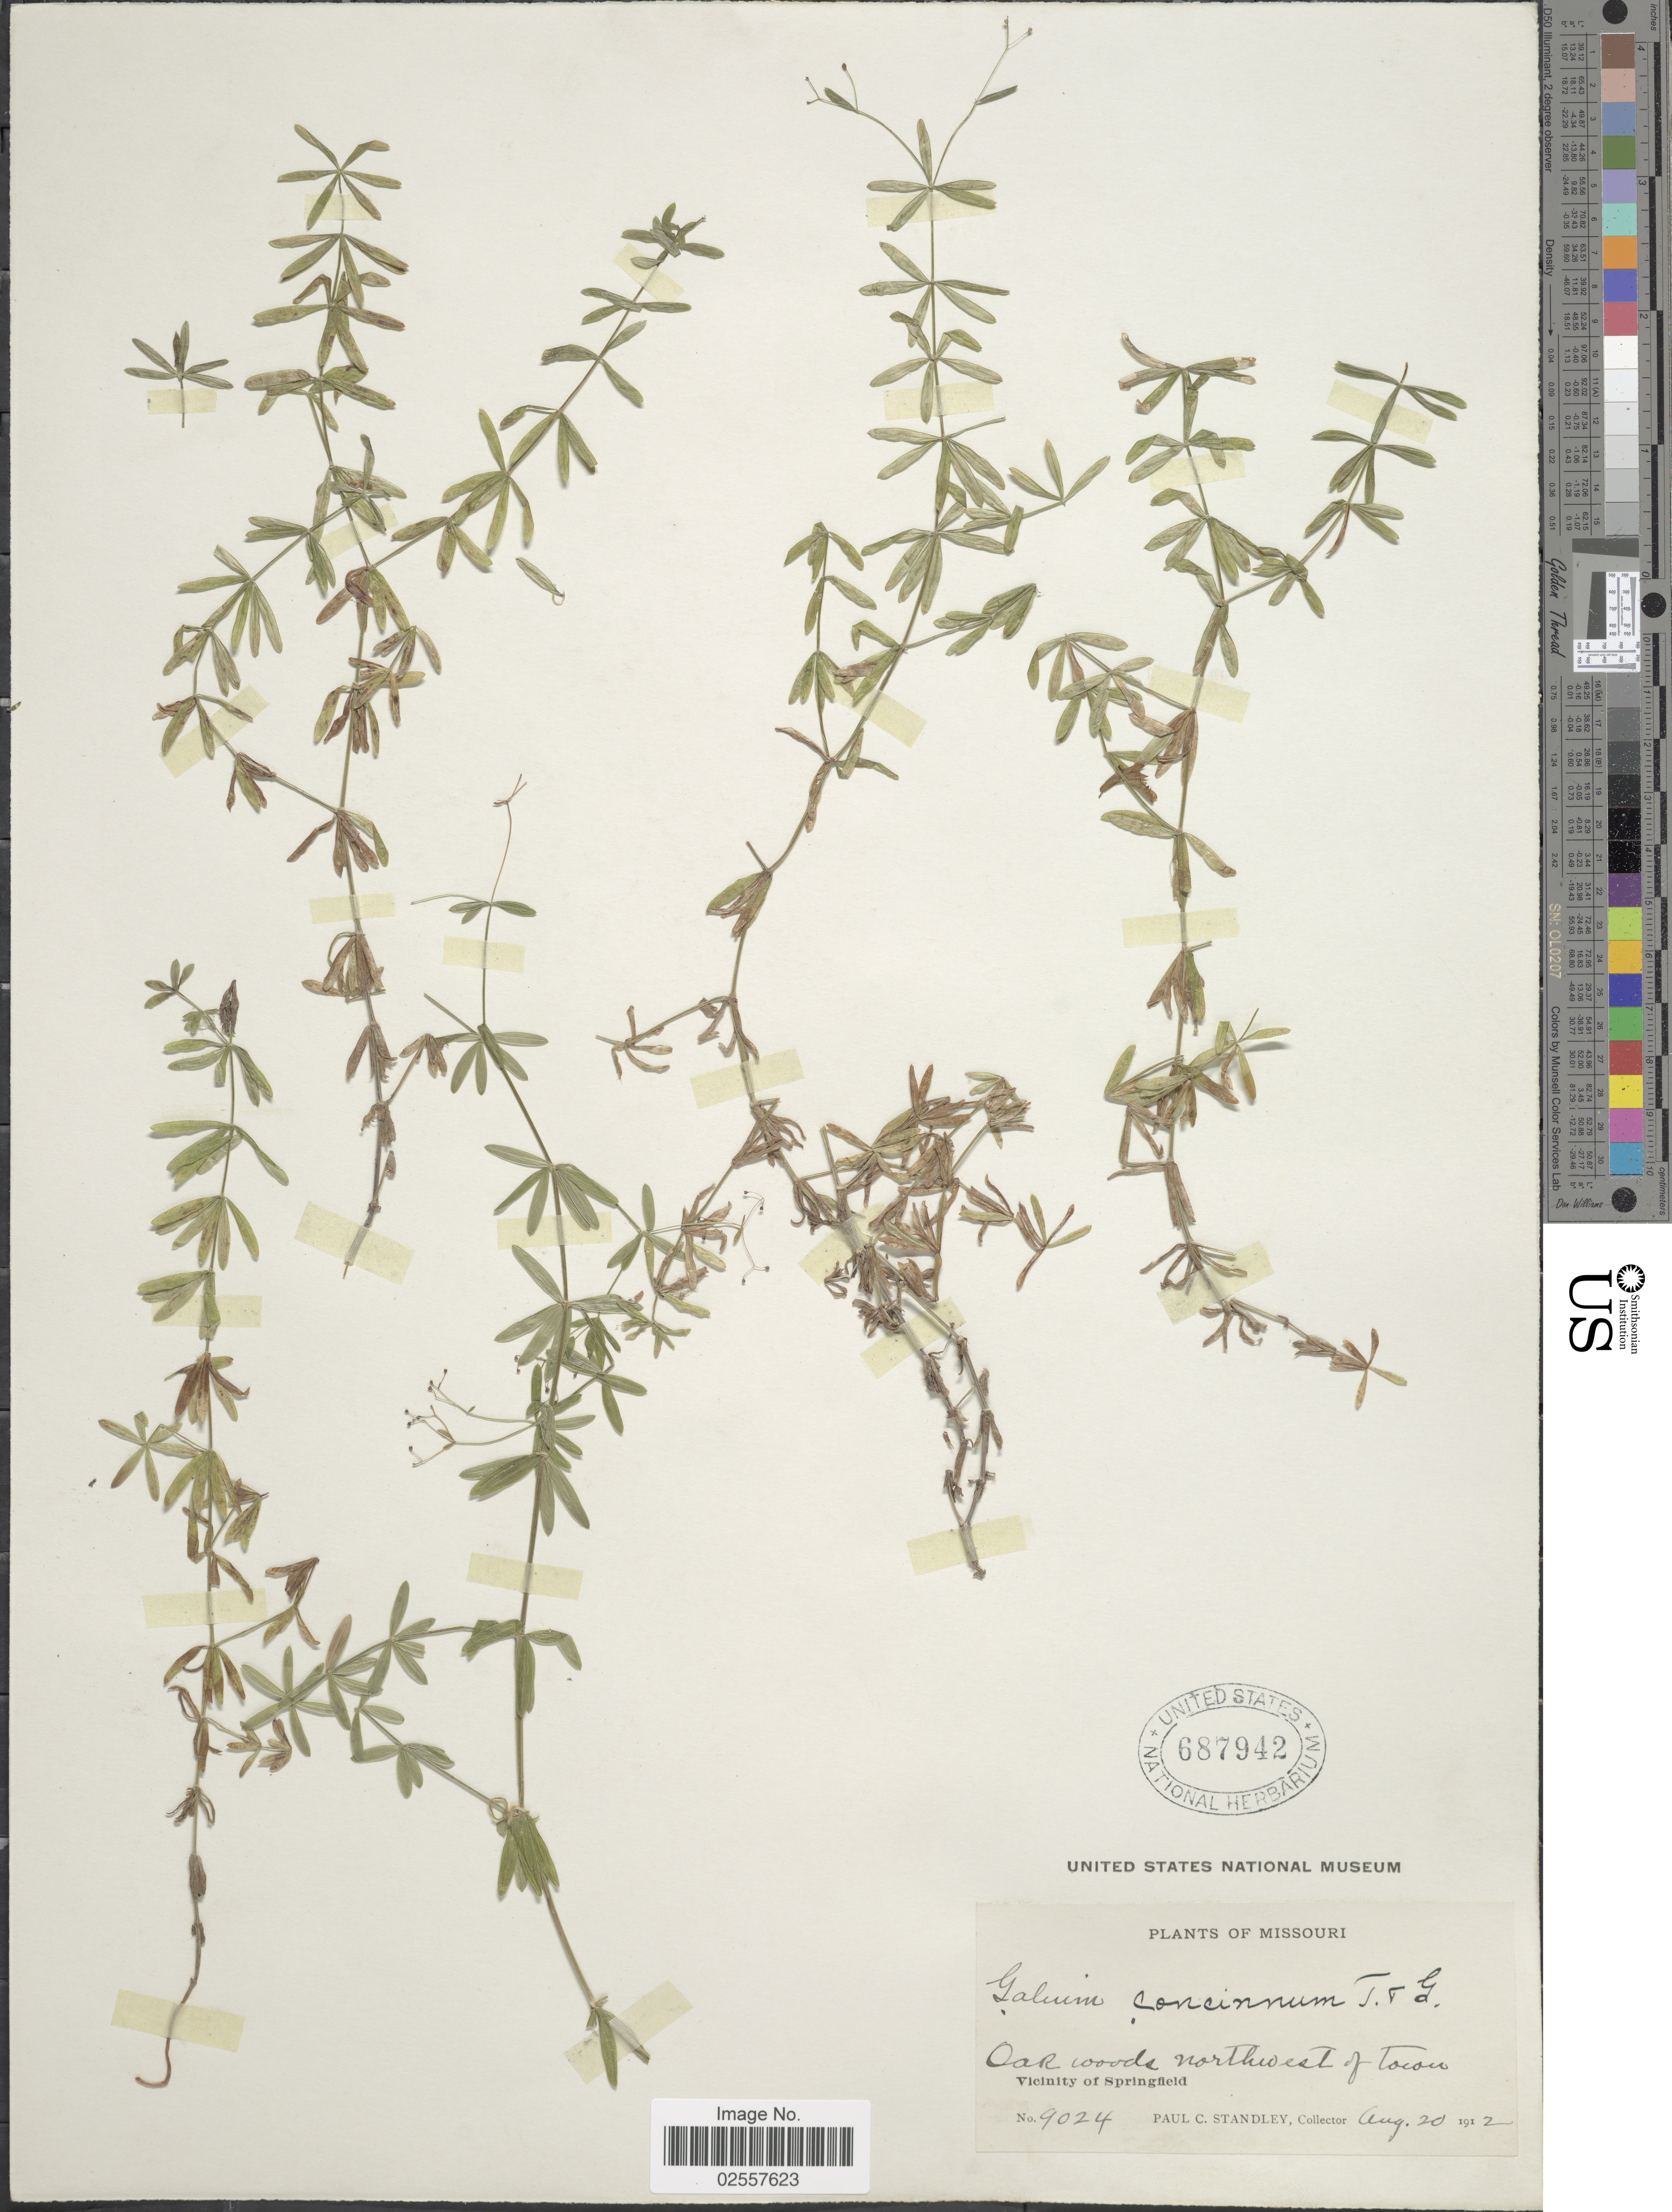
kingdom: Plantae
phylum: Tracheophyta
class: Magnoliopsida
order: Gentianales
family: Rubiaceae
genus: Galium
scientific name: Galium concinnum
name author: Torr. & A. Gray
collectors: P. C. Standley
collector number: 9024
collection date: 1912-08-20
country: United States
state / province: Missouri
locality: Oak woods Northwest of Town, Vicinity of Springfield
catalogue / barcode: US 687942